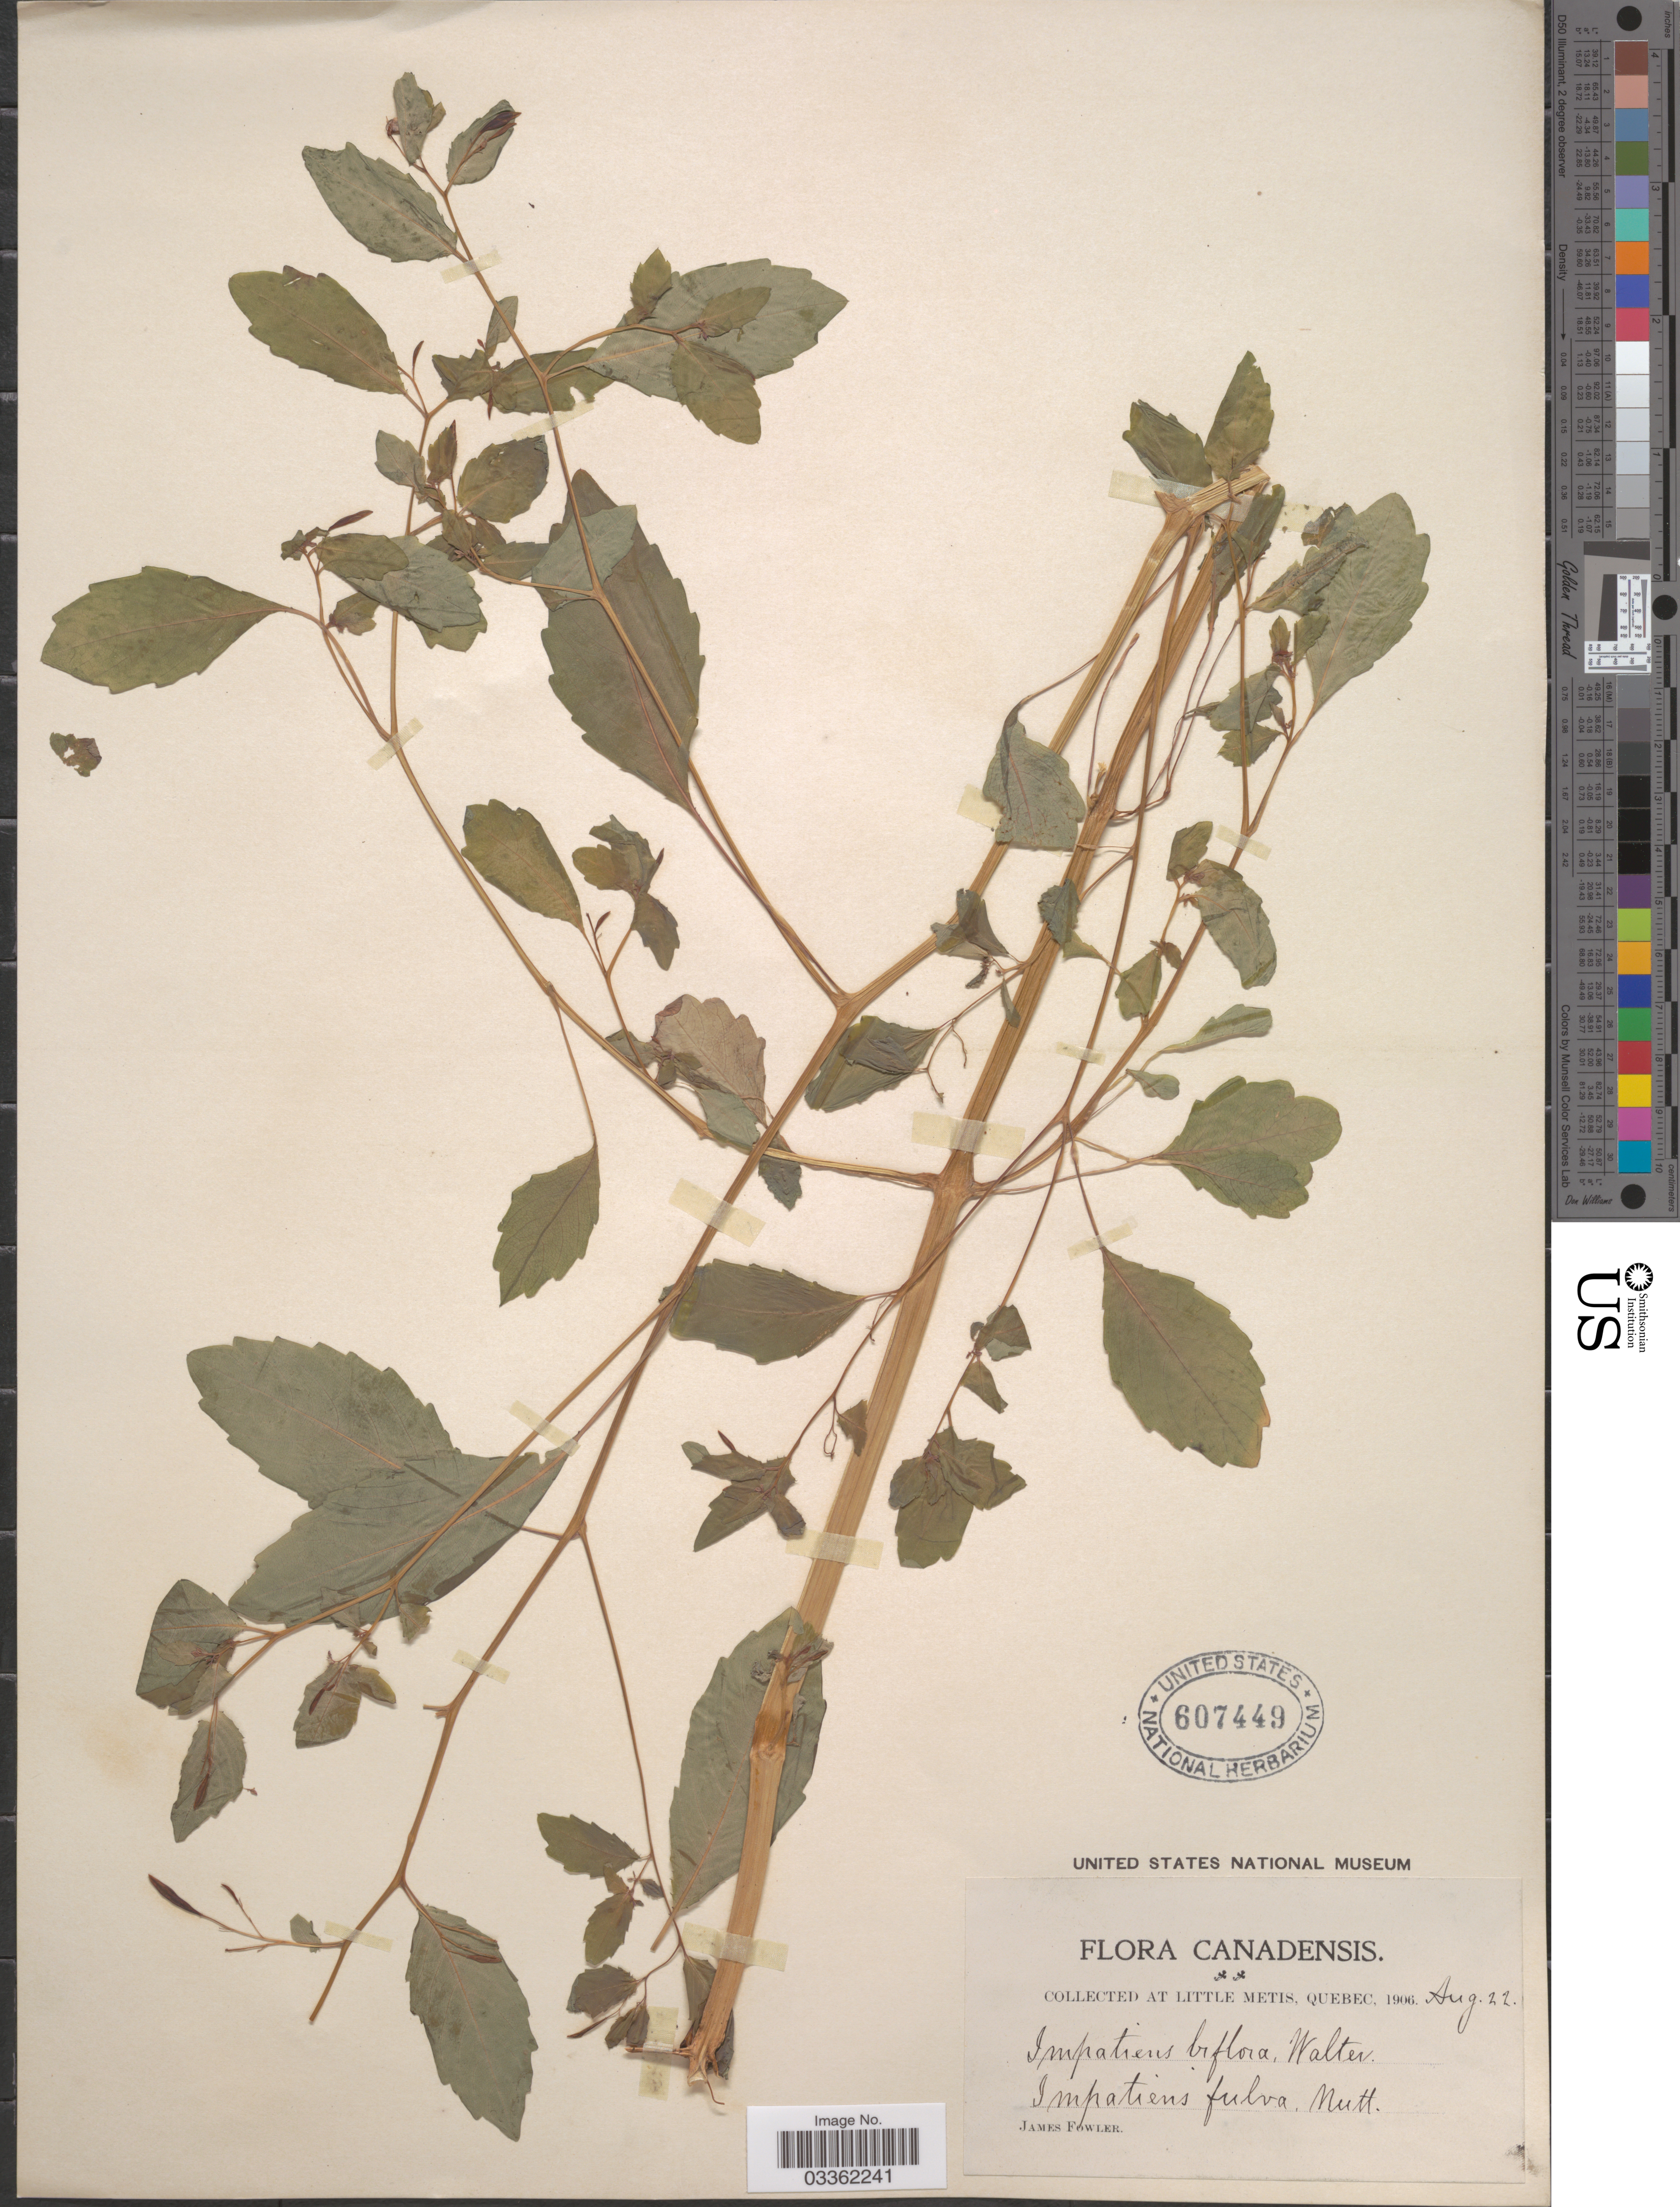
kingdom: Plantae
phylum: Tracheophyta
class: Magnoliopsida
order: Ericales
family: Balsaminaceae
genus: Impatiens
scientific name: Impatiens capensis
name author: Meerb.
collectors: J. P. Fowler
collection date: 1906-08-22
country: Canada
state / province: Quebec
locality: Little Metis.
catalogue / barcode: US 607449